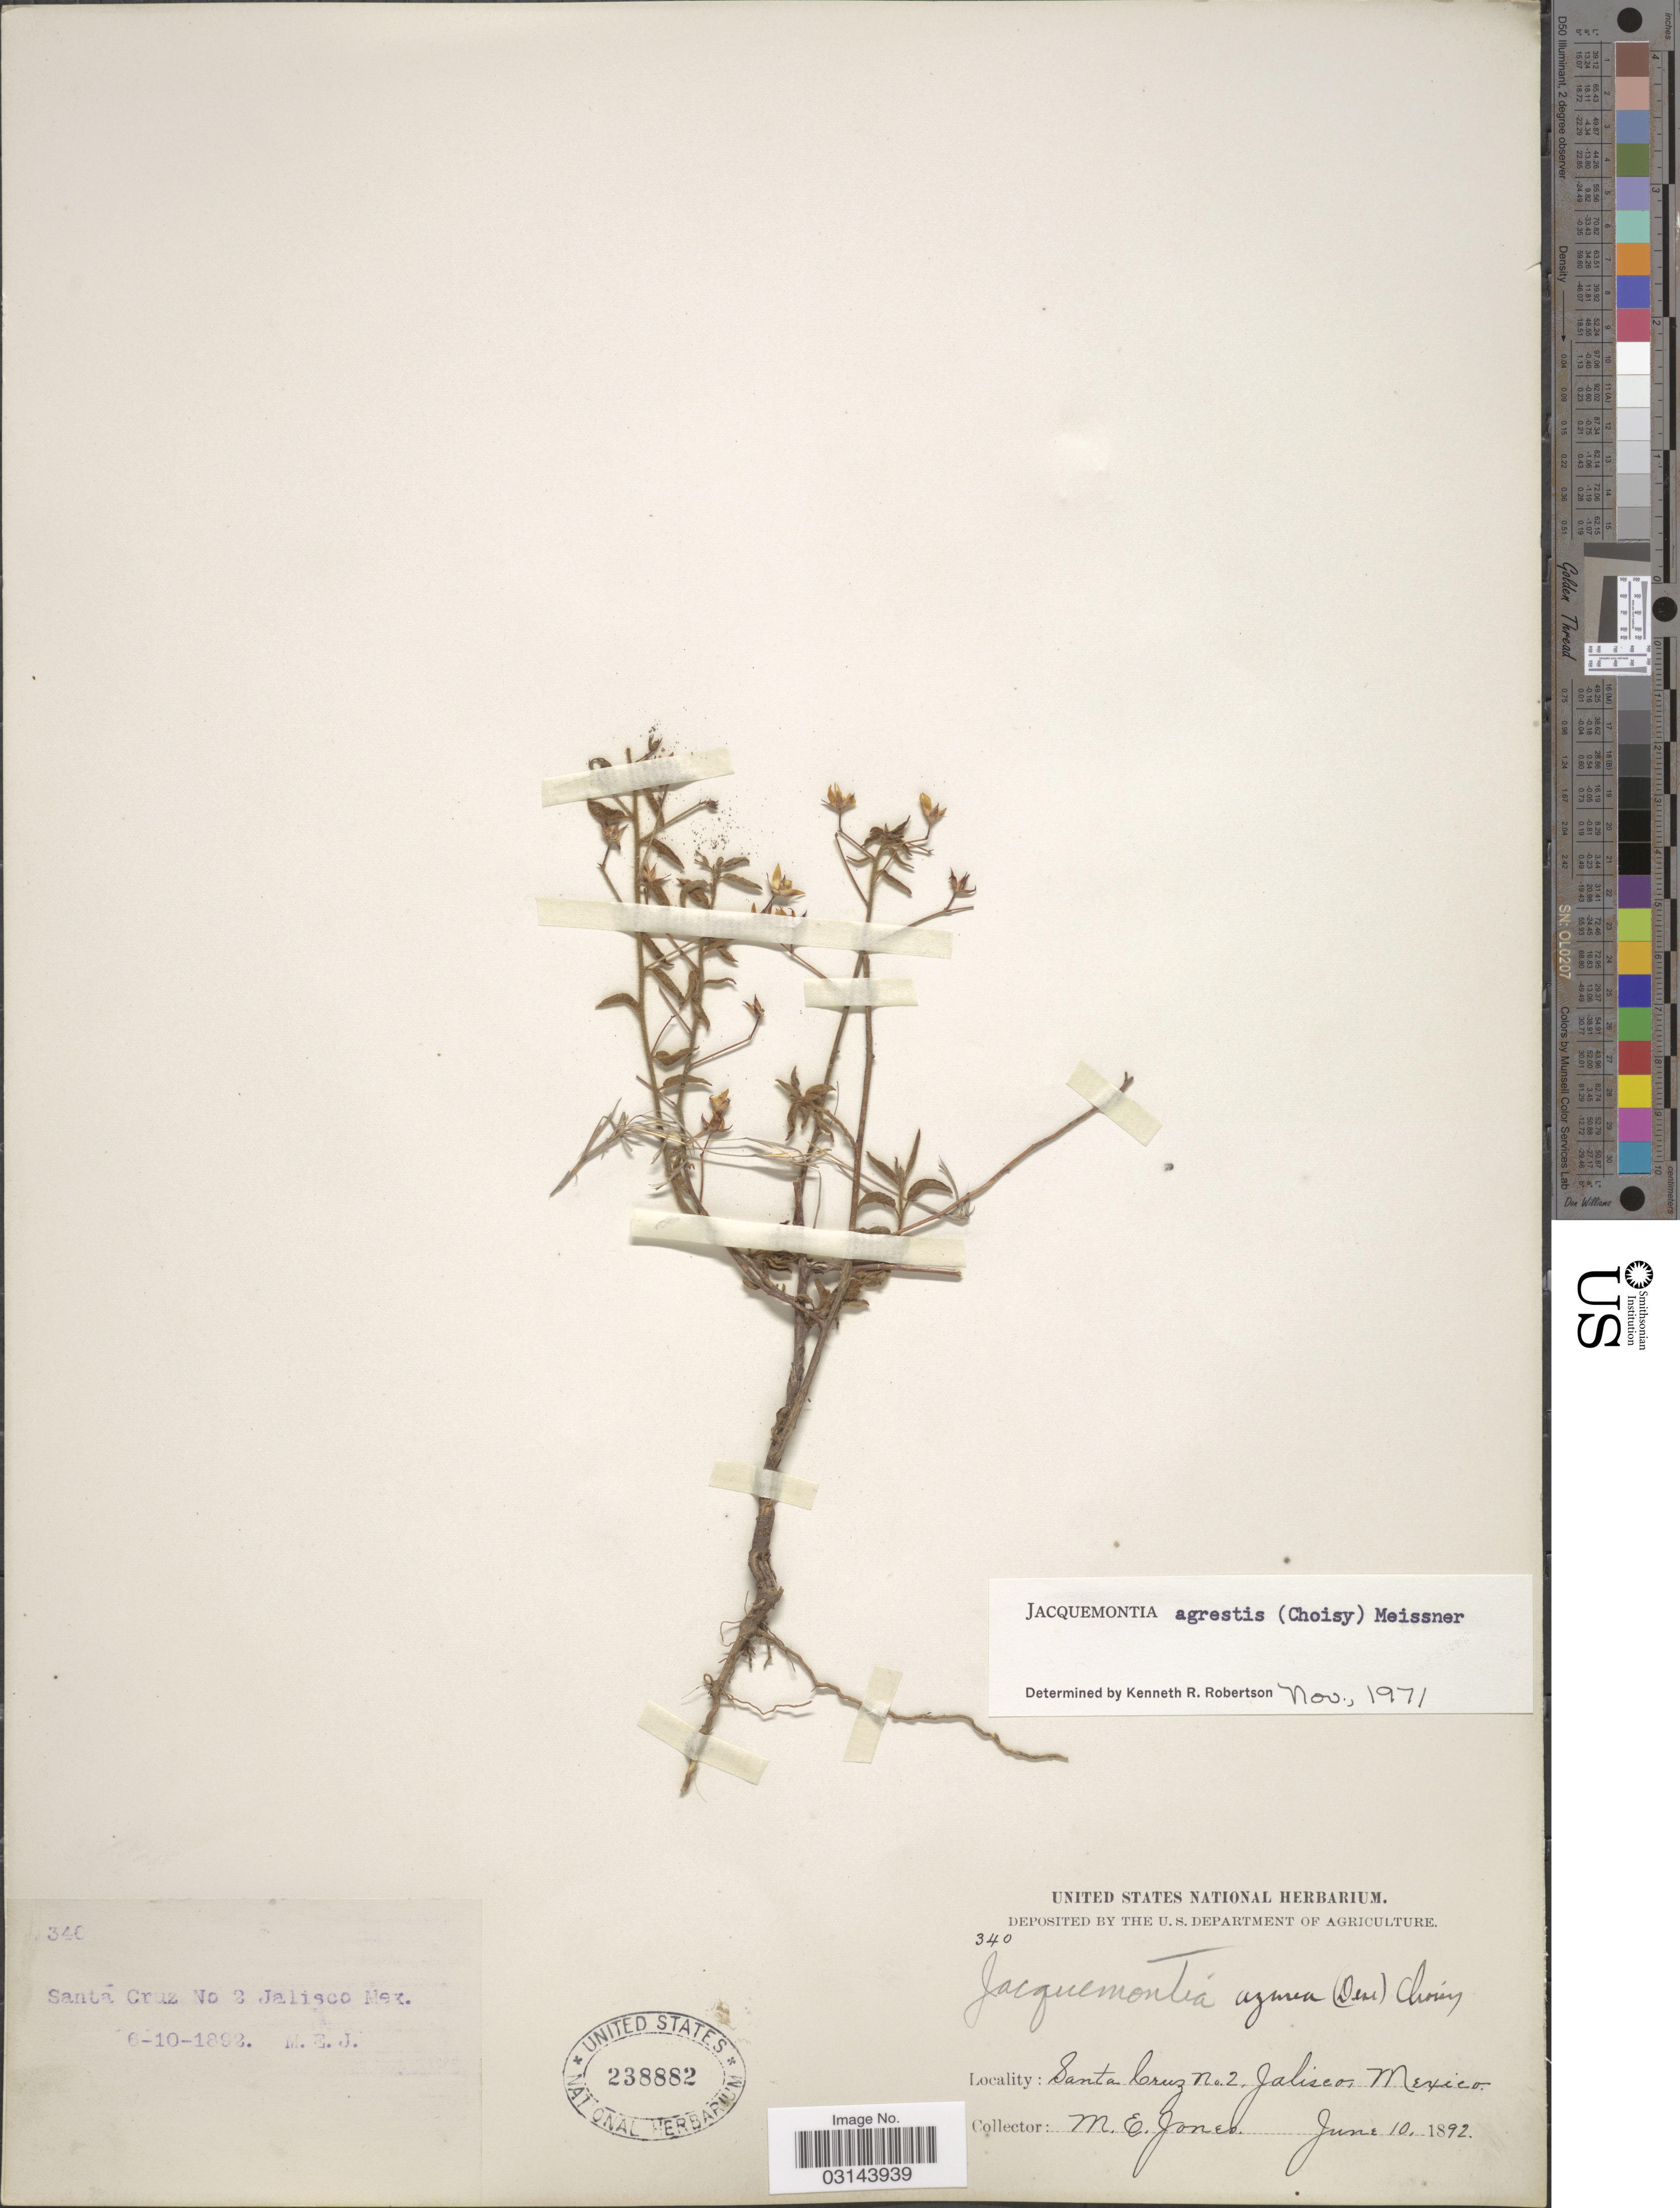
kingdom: Plantae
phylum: Tracheophyta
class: Magnoliopsida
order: Solanales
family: Convolvulaceae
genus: Jacquemontia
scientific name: Jacquemontia agrestis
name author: (Mart. ex Choisy) Meisn.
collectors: M. E. Jones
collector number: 340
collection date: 1892-06-10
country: Mexico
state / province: Jalisco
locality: Santá Cruz No 2 Jalisco.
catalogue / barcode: US 238882